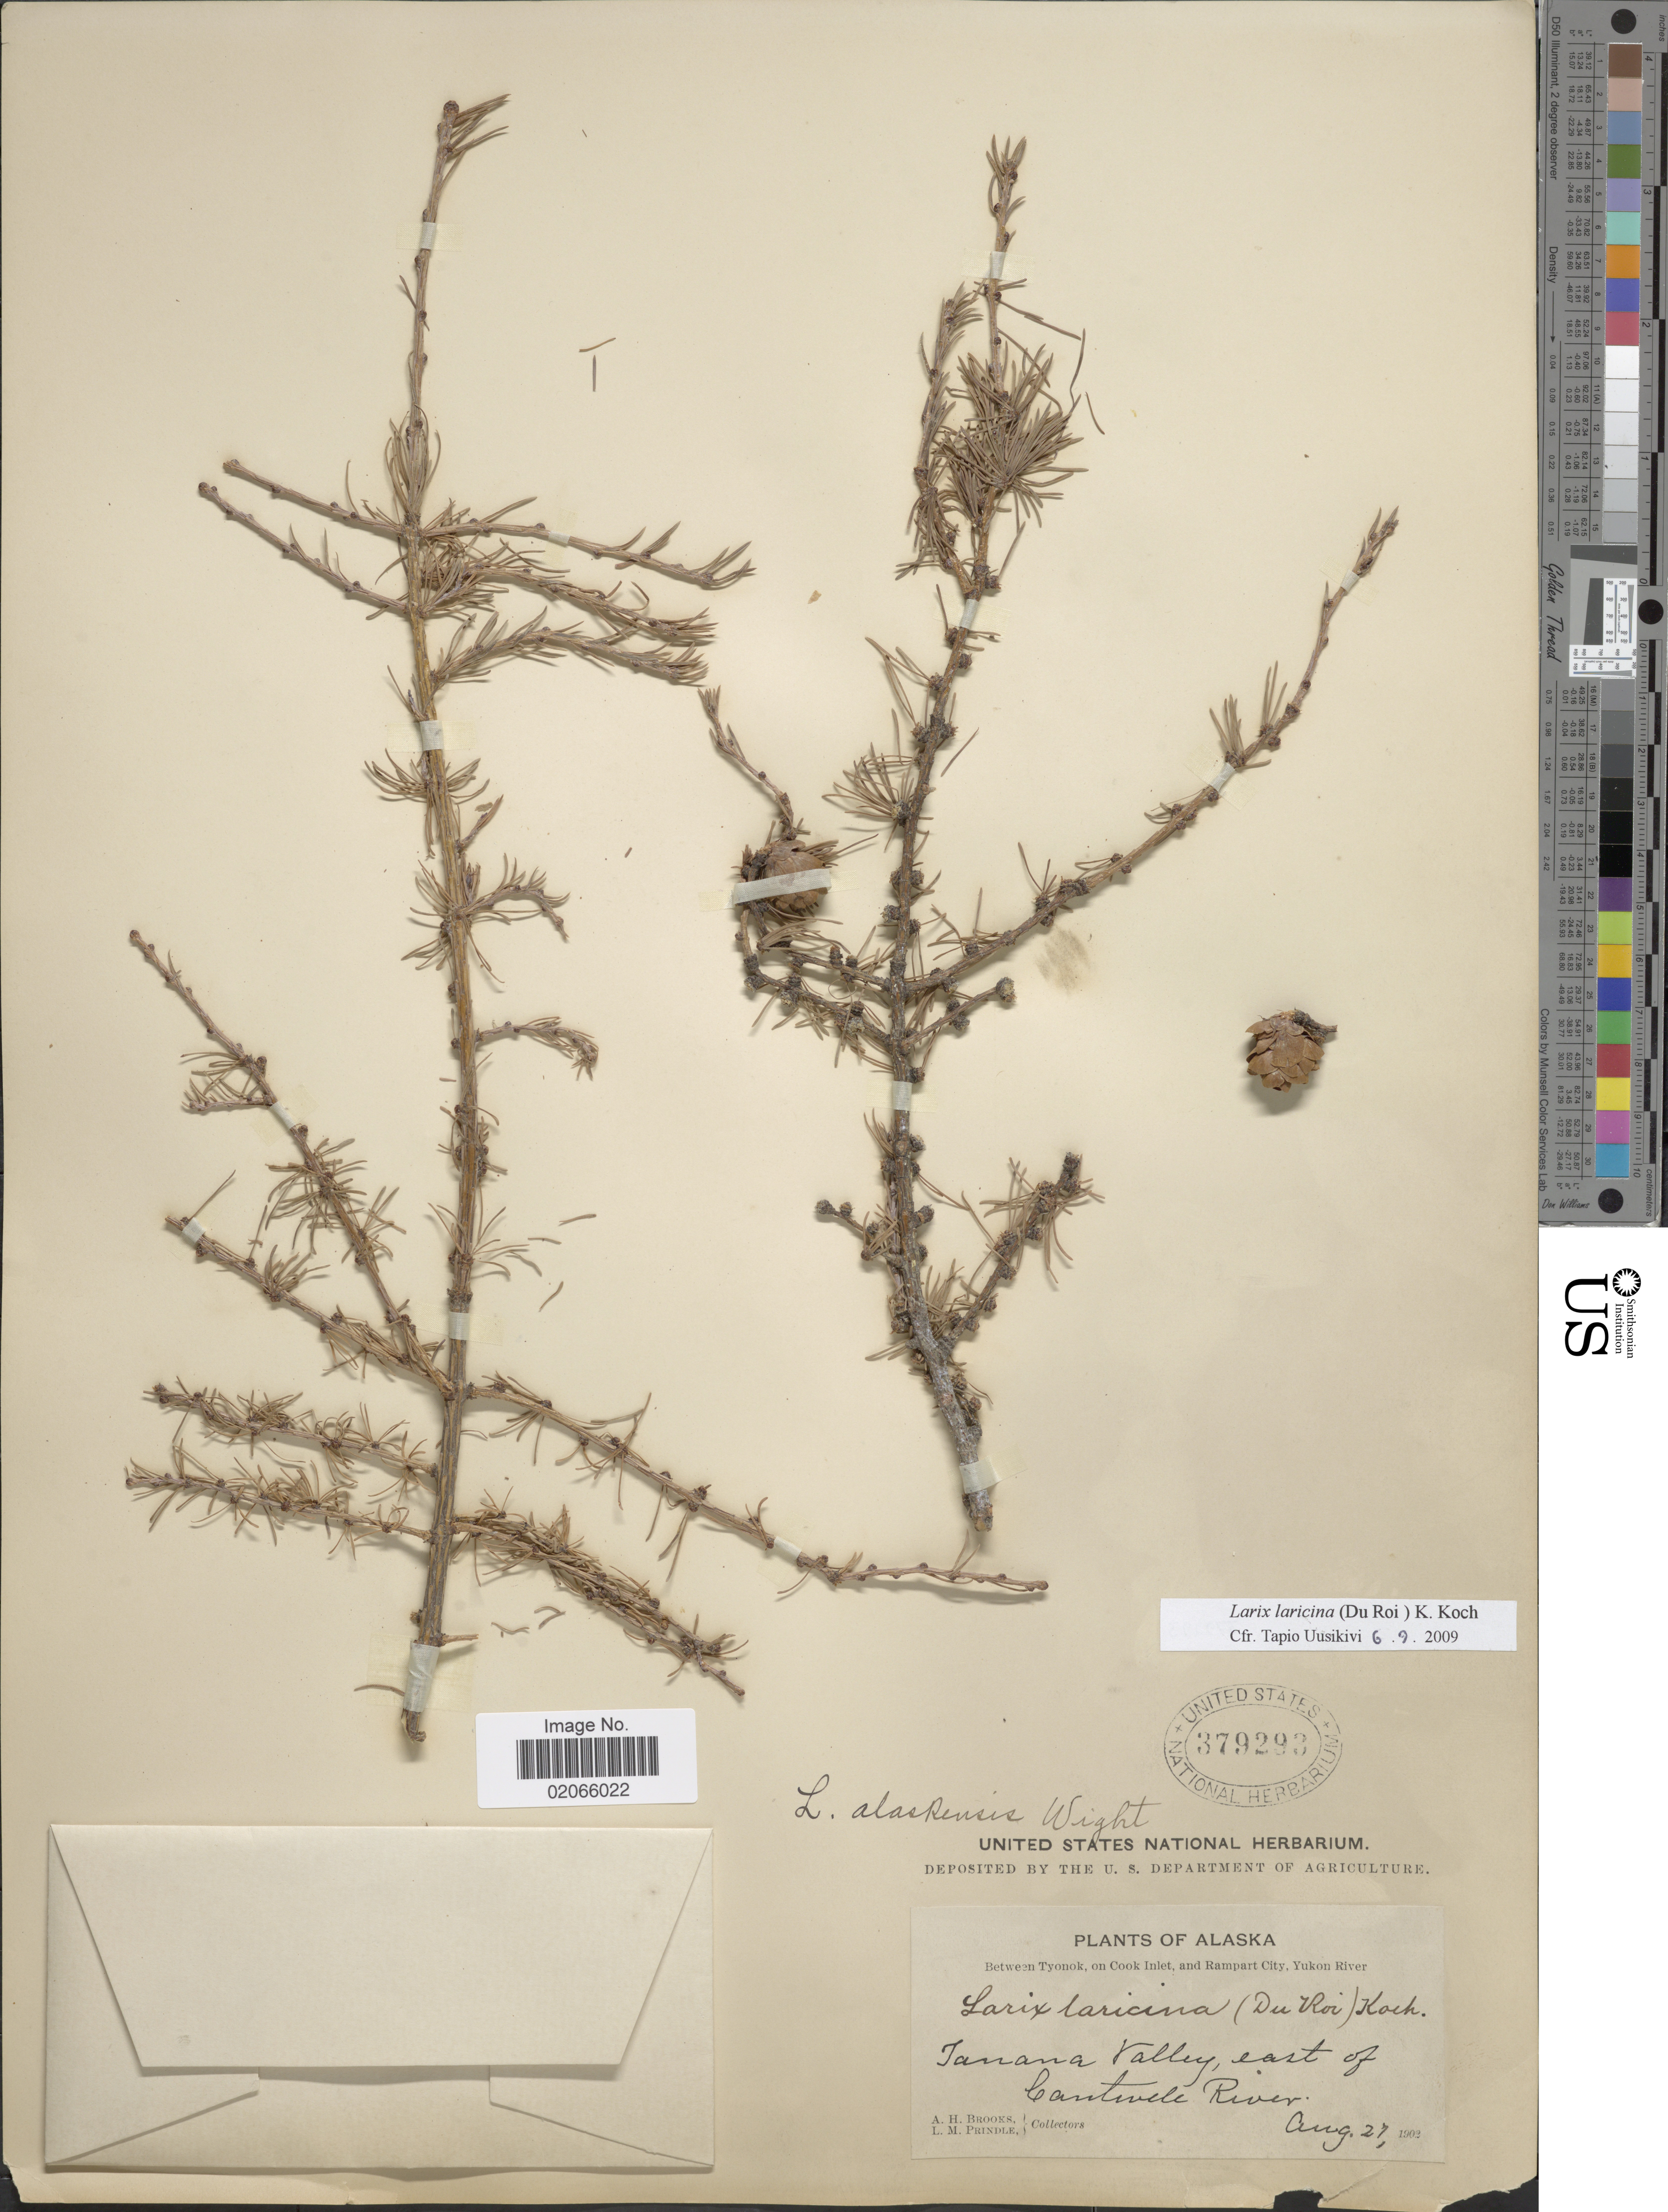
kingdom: Plantae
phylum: Tracheophyta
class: Pinopsida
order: Pinales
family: Pinaceae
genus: Larix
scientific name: Larix laricina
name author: (Du Roi) K. Koch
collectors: A. Brooks & L. Prindle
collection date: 1902-08-27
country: United States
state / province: Alaska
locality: Between Tyonok, on Cook Inlet, and Rampart City, Yukon River. Tanana Valley, east of Cantwell River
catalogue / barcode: US 379293